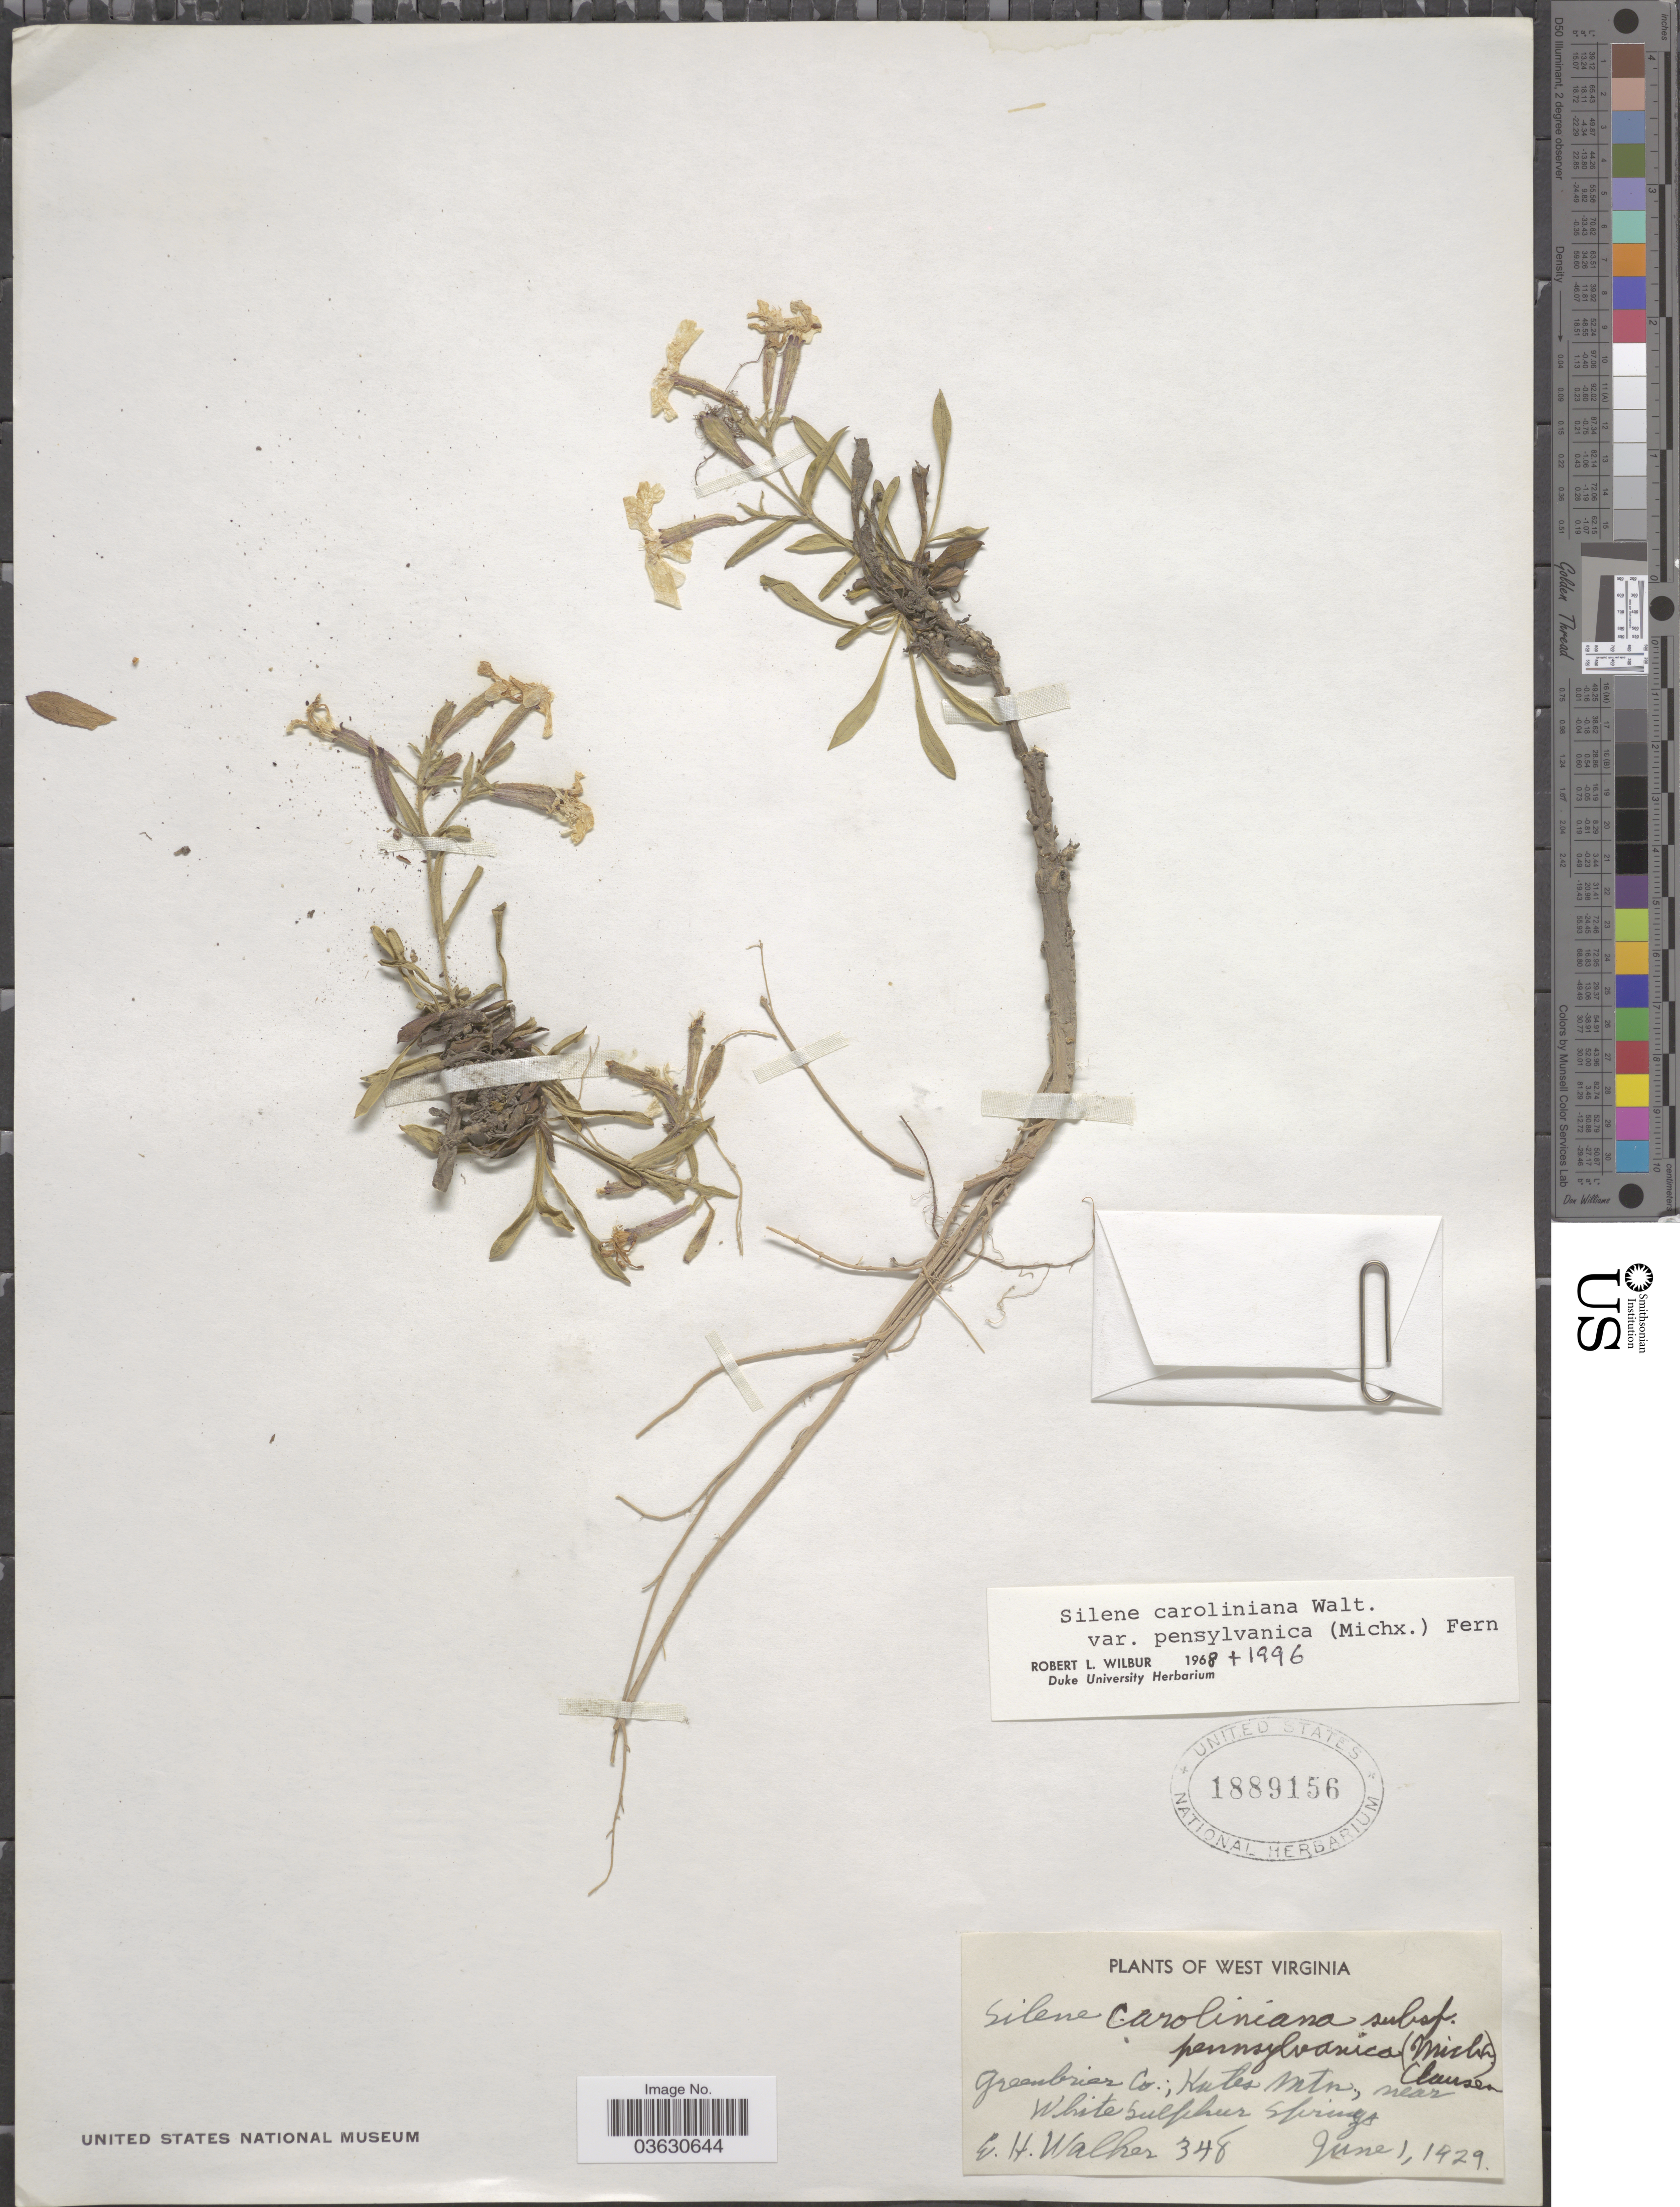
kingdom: Plantae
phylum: Tracheophyta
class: Magnoliopsida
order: Caryophyllales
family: Caryophyllaceae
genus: Silene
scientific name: Silene caroliniana var. pensylvanica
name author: (Michx.) Fernald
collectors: E. H. Walker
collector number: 348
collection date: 1929-06-01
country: United States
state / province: West Virginia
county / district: Greenbrier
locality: Greenbrier Co.; Hutes Mtn., near White Sulphur Springs.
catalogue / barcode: US 1889156